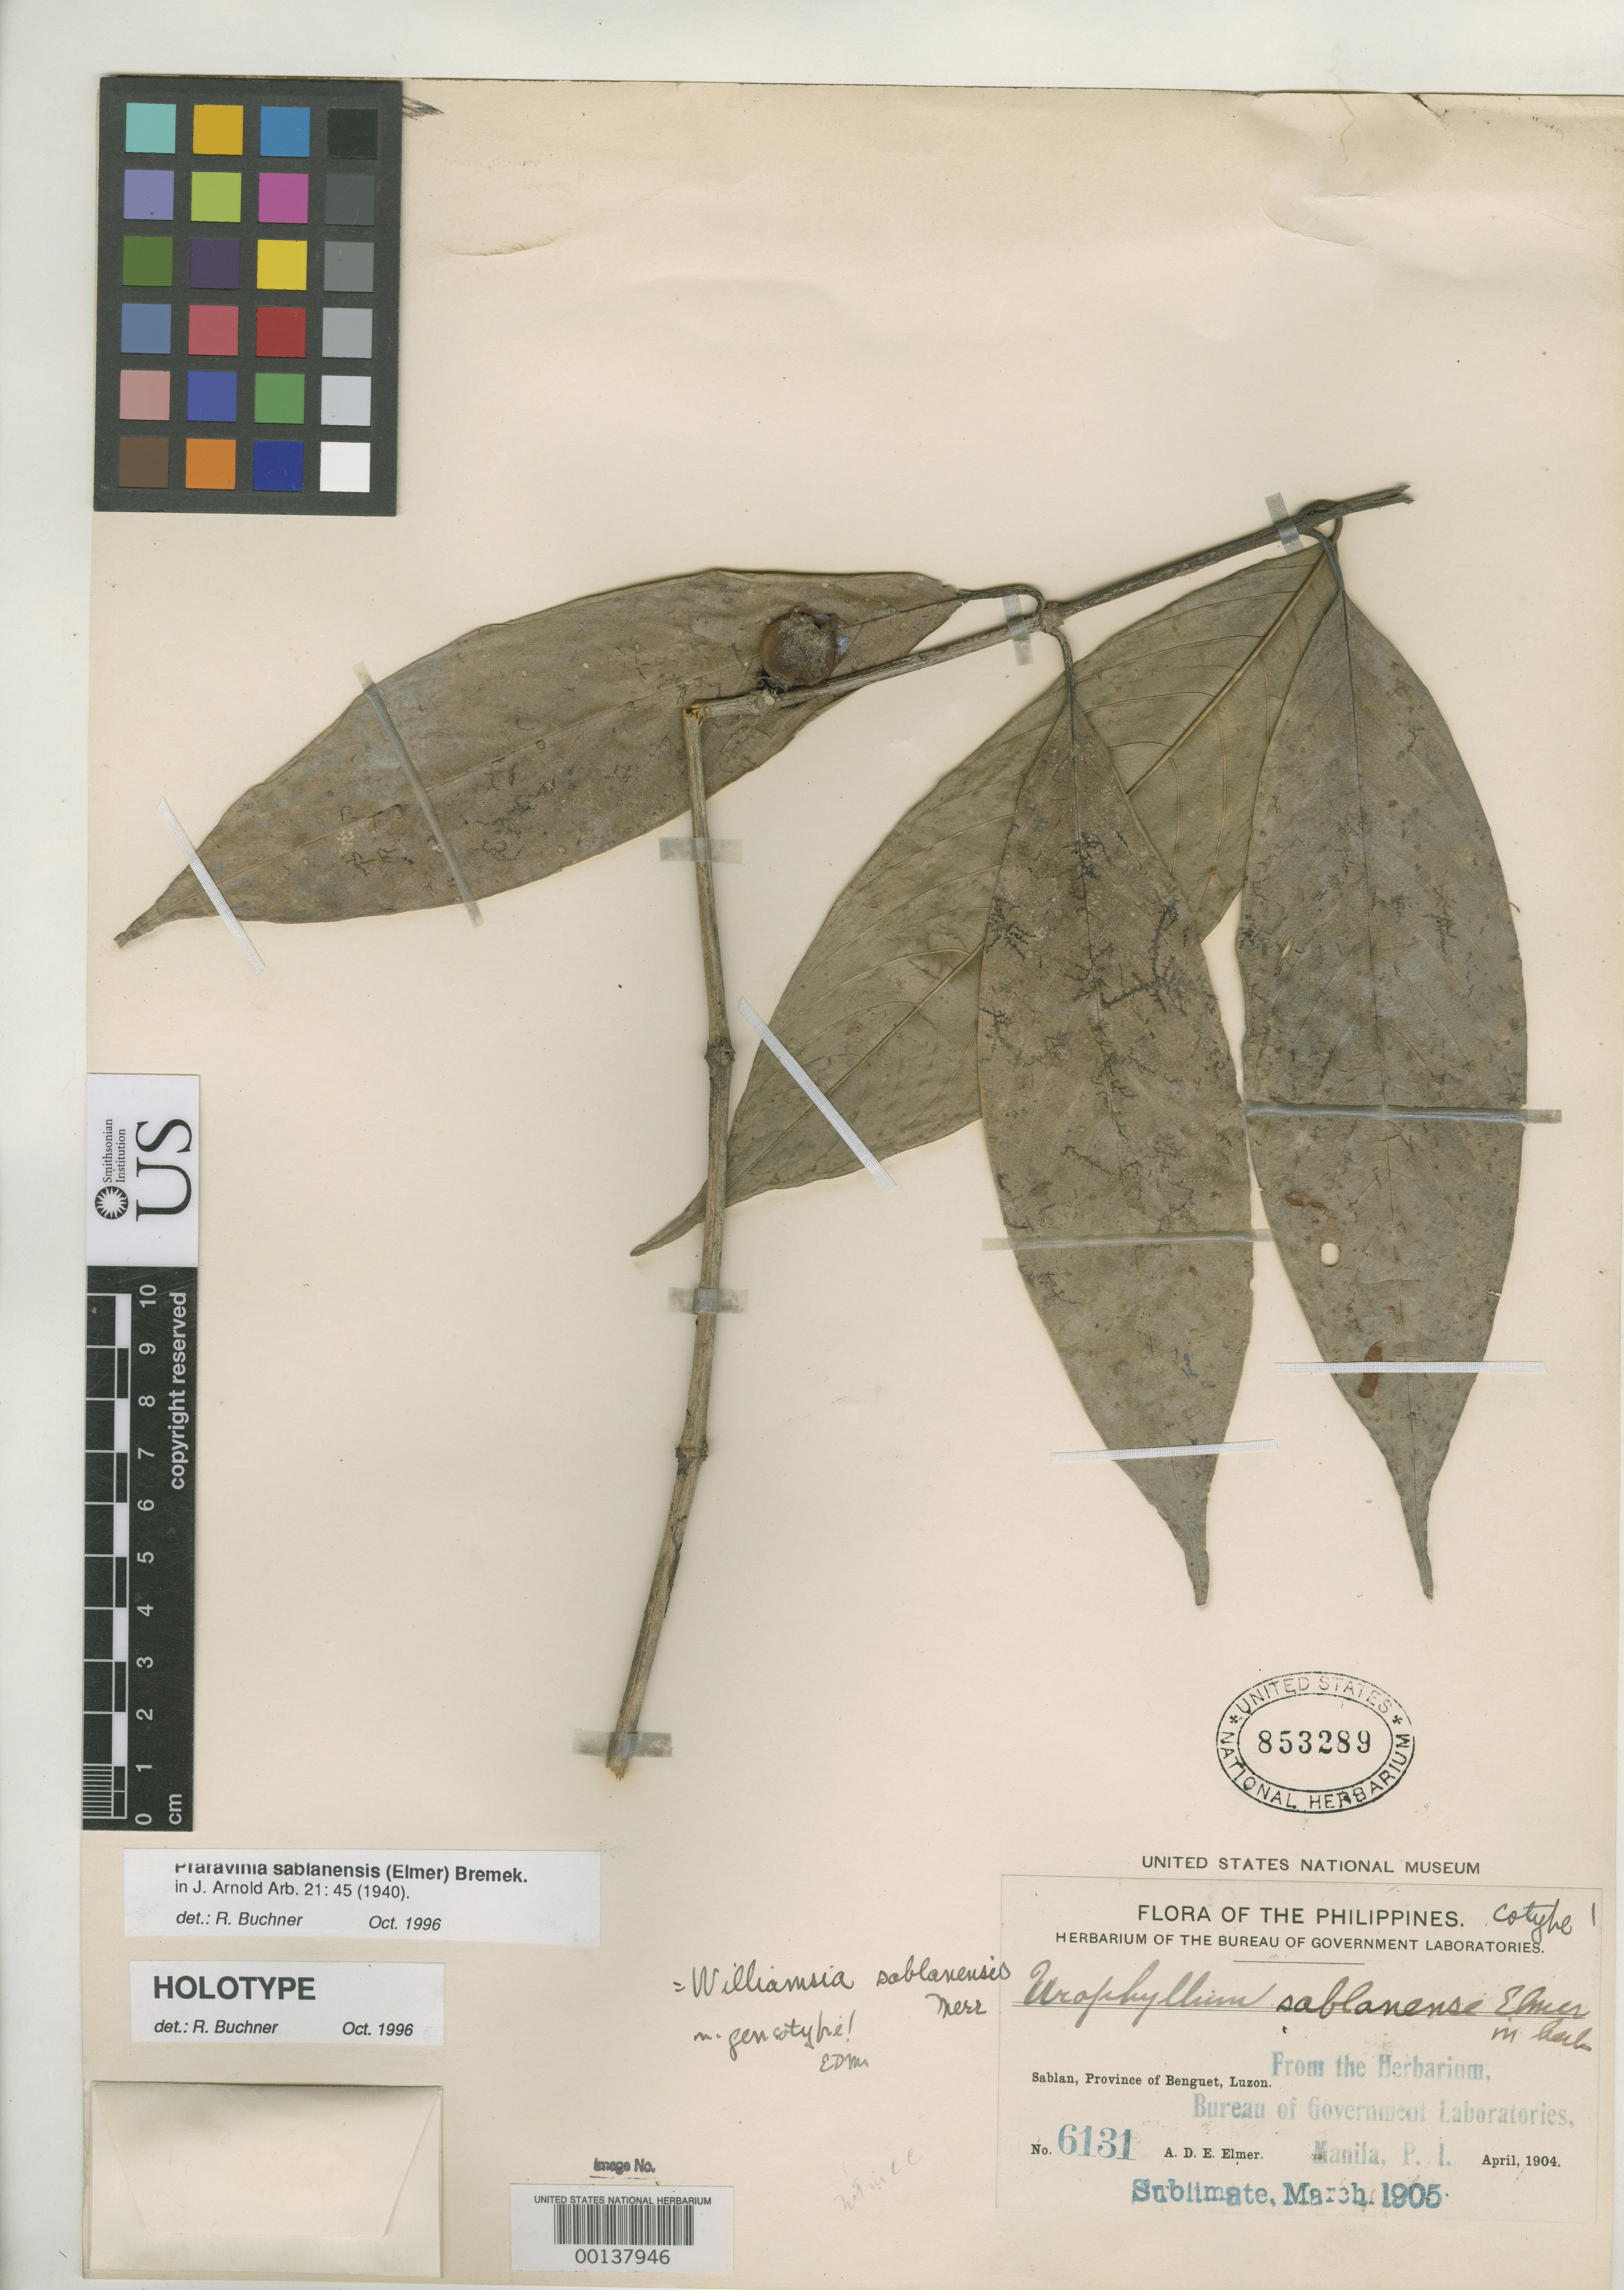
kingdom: Plantae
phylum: Tracheophyta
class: Magnoliopsida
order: Gentianales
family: Rubiaceae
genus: Urophyllum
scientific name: Urophyllum sabalensis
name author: Elmer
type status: Isotype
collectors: A. D. E. Elmer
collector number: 6131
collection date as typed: Apr 1904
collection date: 1904-04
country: Philippines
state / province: Cordillera (Administrative Region)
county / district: Benguet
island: Luzon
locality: Sablan.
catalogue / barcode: US 853289